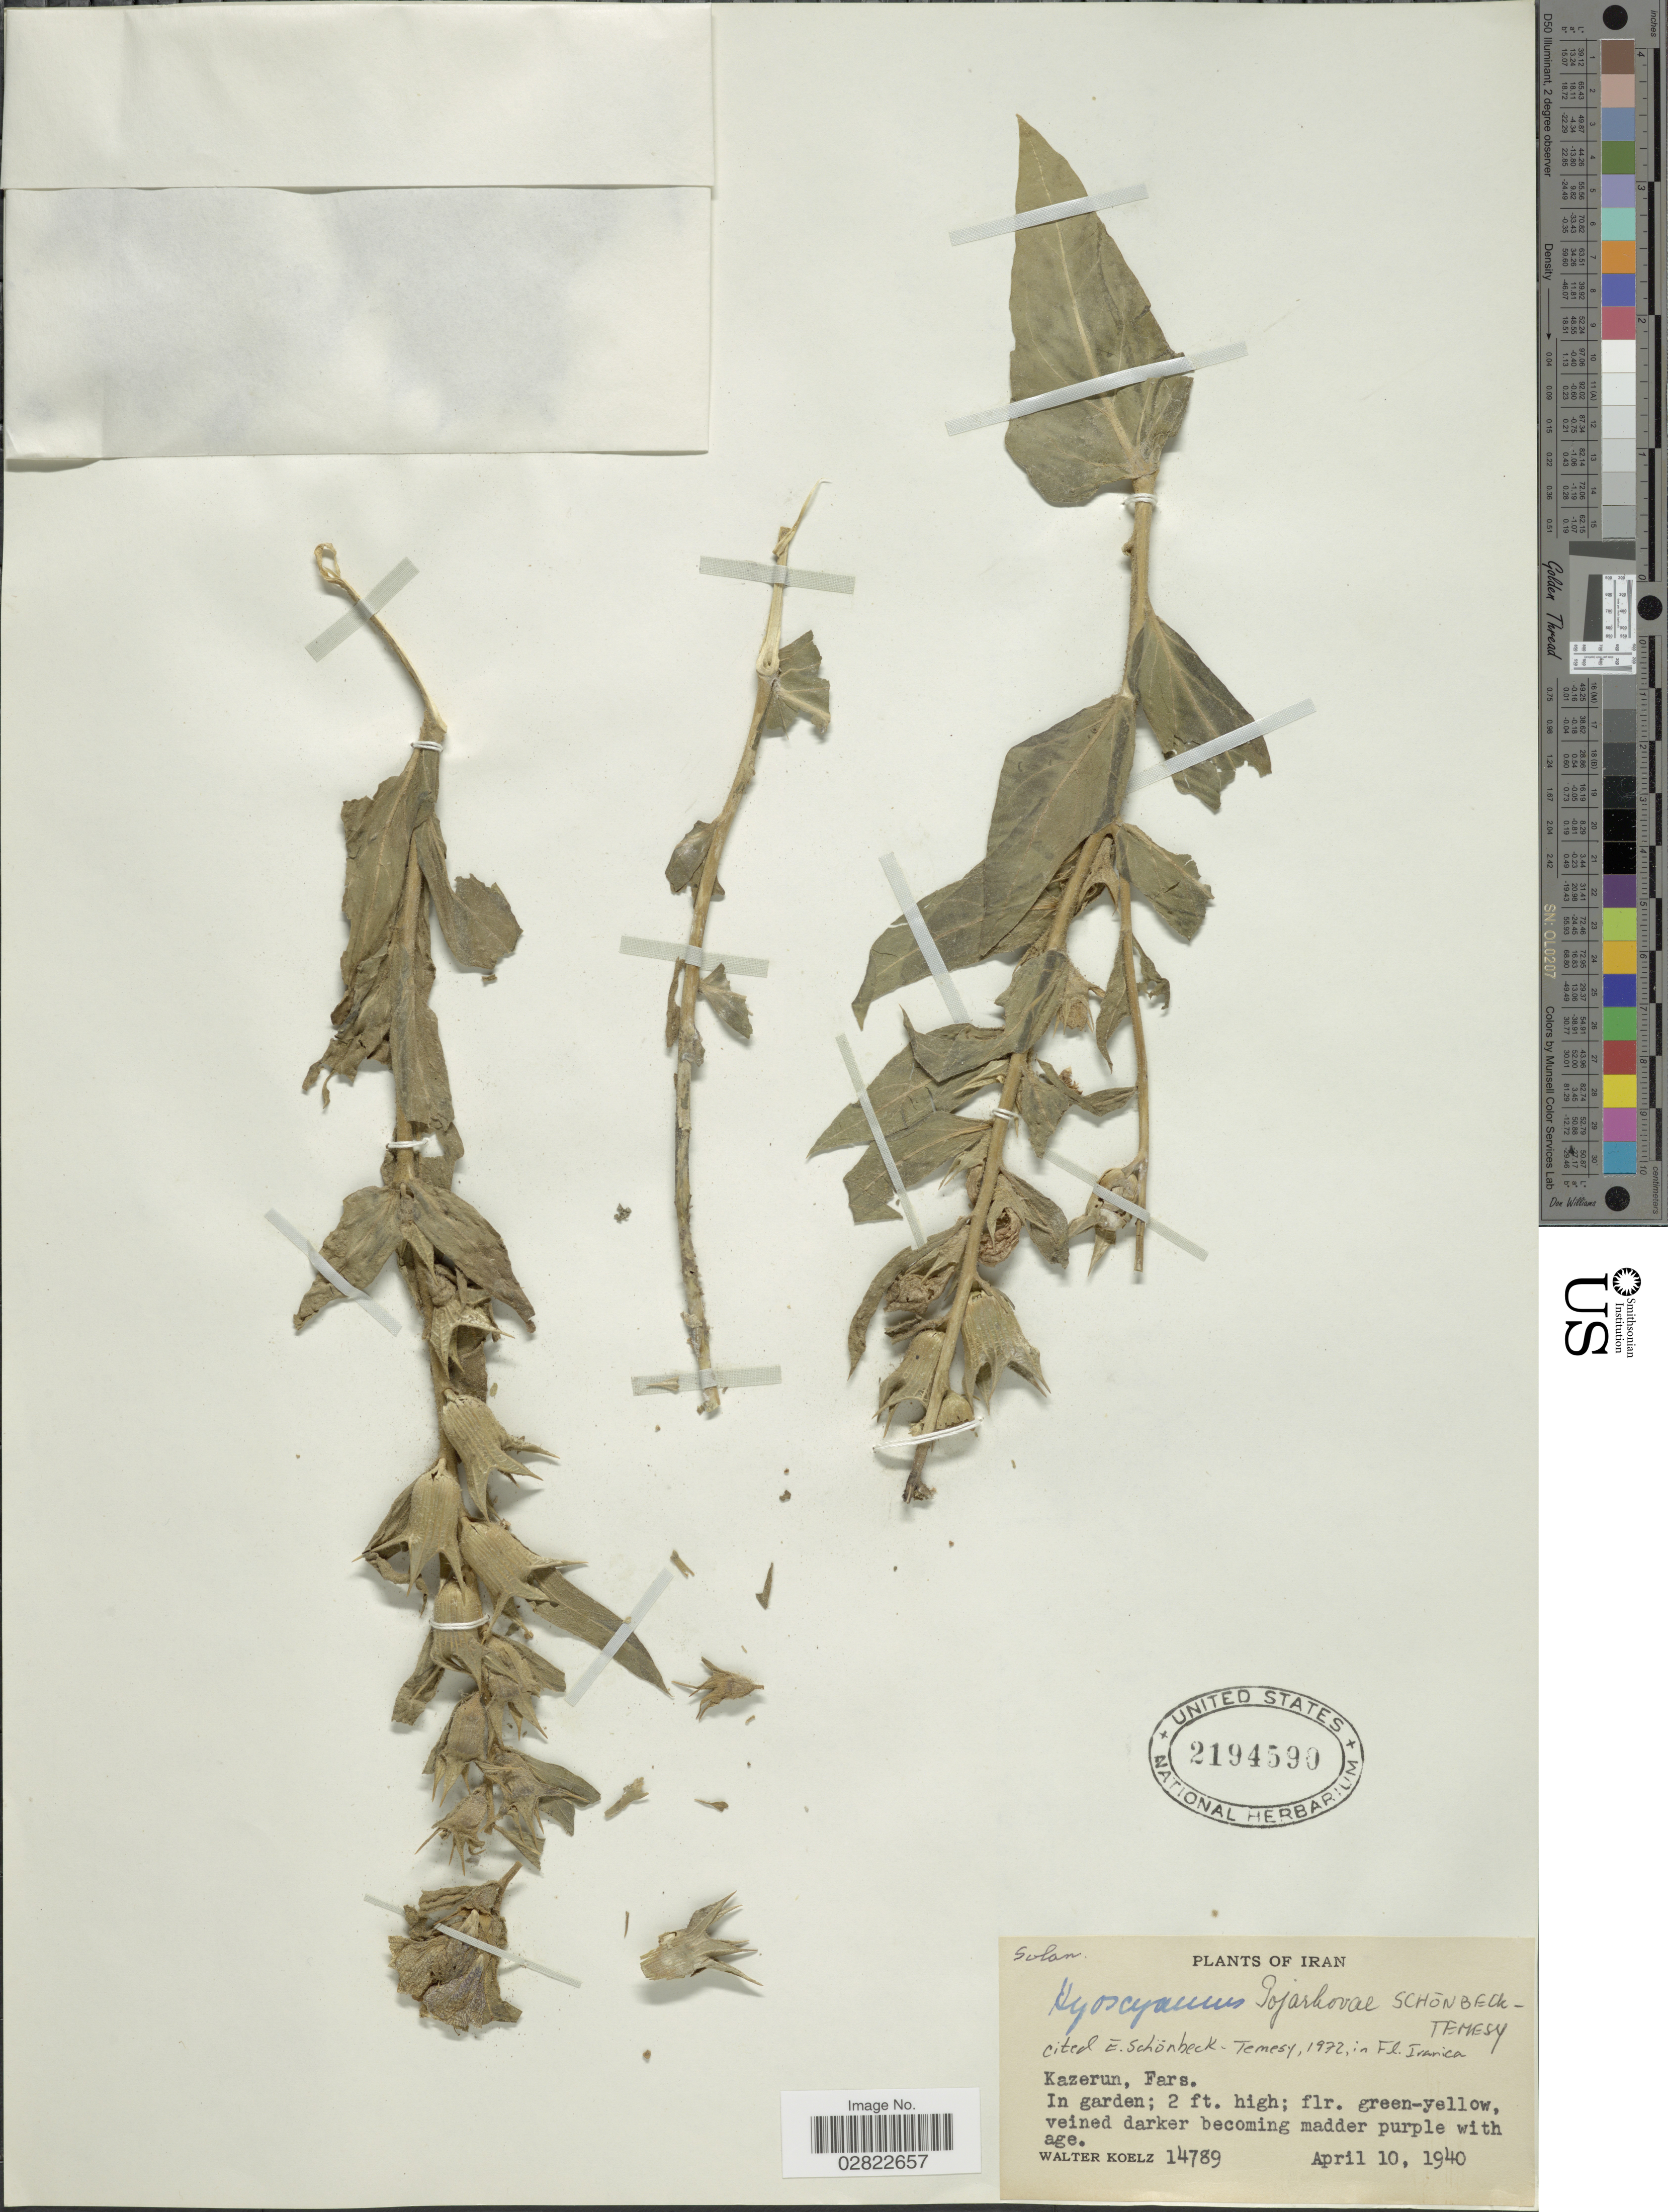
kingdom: Plantae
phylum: Tracheophyta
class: Magnoliopsida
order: Solanales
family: Solanaceae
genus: Hyoscyamus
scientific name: Hyoscyamus pojarkovae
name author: Schönb.-Tem.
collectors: W. N. Koelz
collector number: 14789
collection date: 1940-04-10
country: Iran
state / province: Fars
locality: Kazerun.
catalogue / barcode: US 2194590